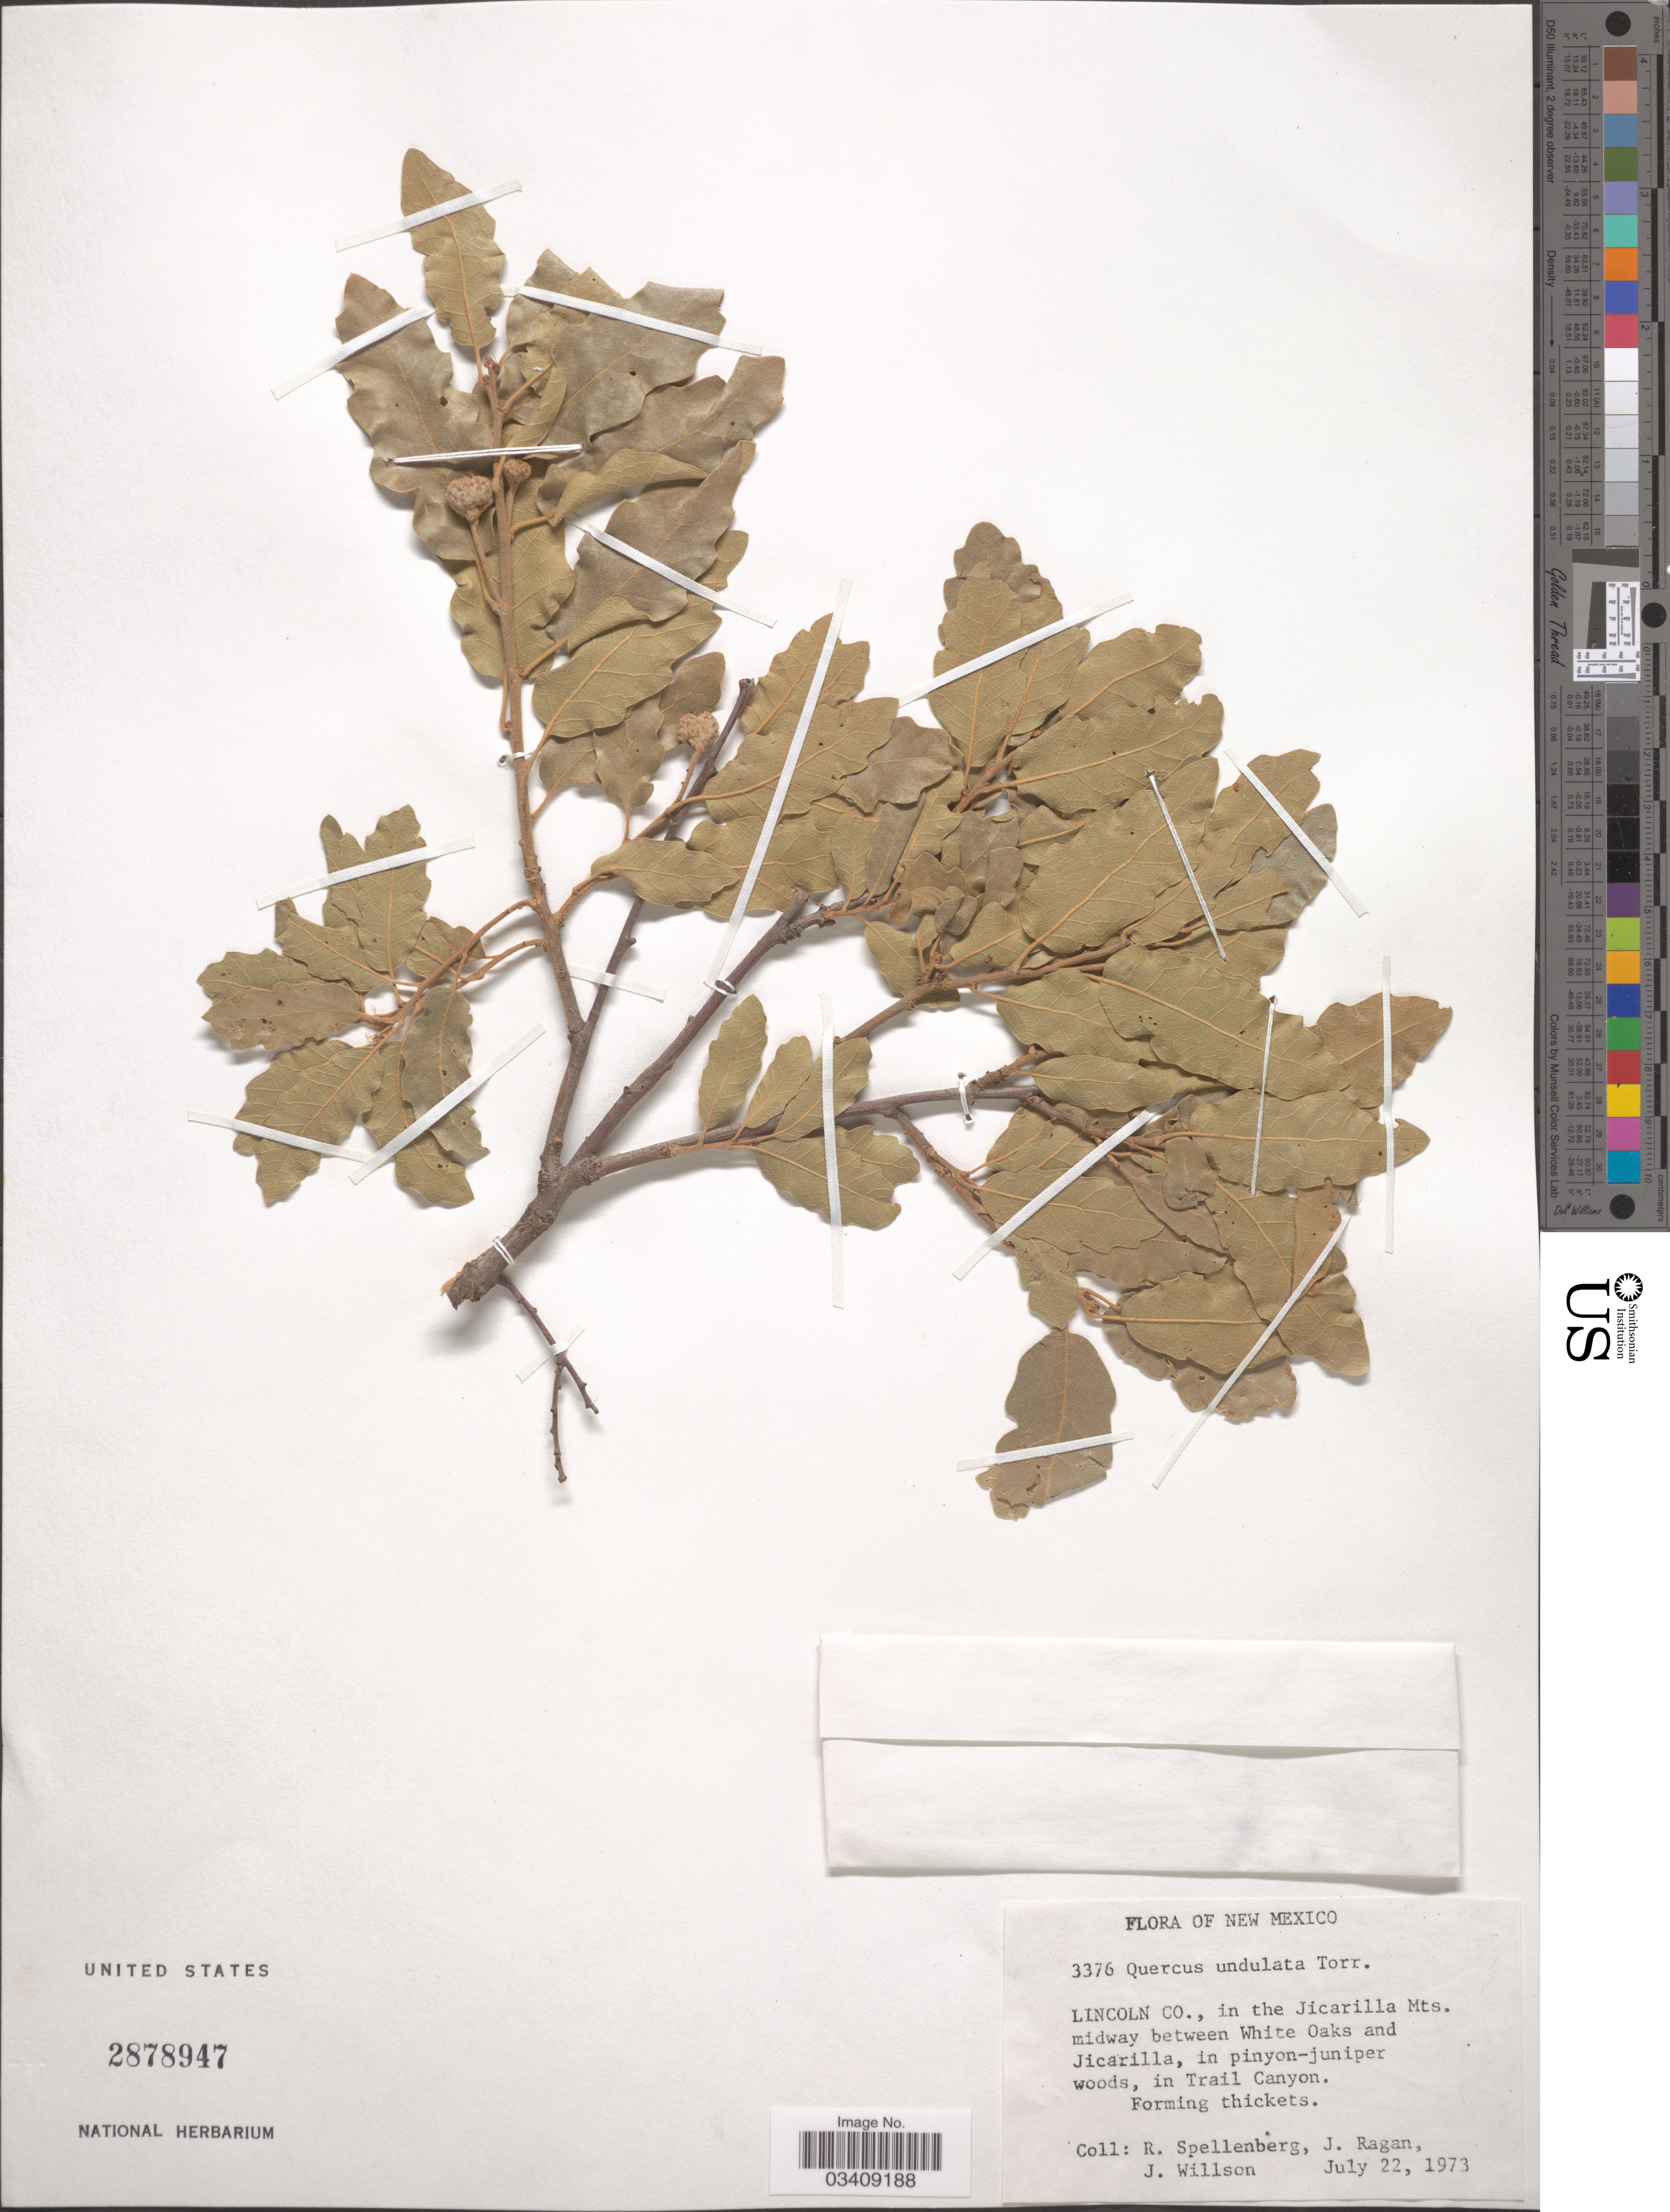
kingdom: Plantae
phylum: Tracheophyta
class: Magnoliopsida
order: Fagales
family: Fagaceae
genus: Quercus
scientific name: Quercus undulata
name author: Torr.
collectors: R. Spellenberg, J. Ragan & J. Willson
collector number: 3376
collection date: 1973-07-22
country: United States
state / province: New Mexico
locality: Lincoln Co., in the Jicarilla Mts. midway between White Oaks and Jicarilla, in Trail Canyon.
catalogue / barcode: US 2878947